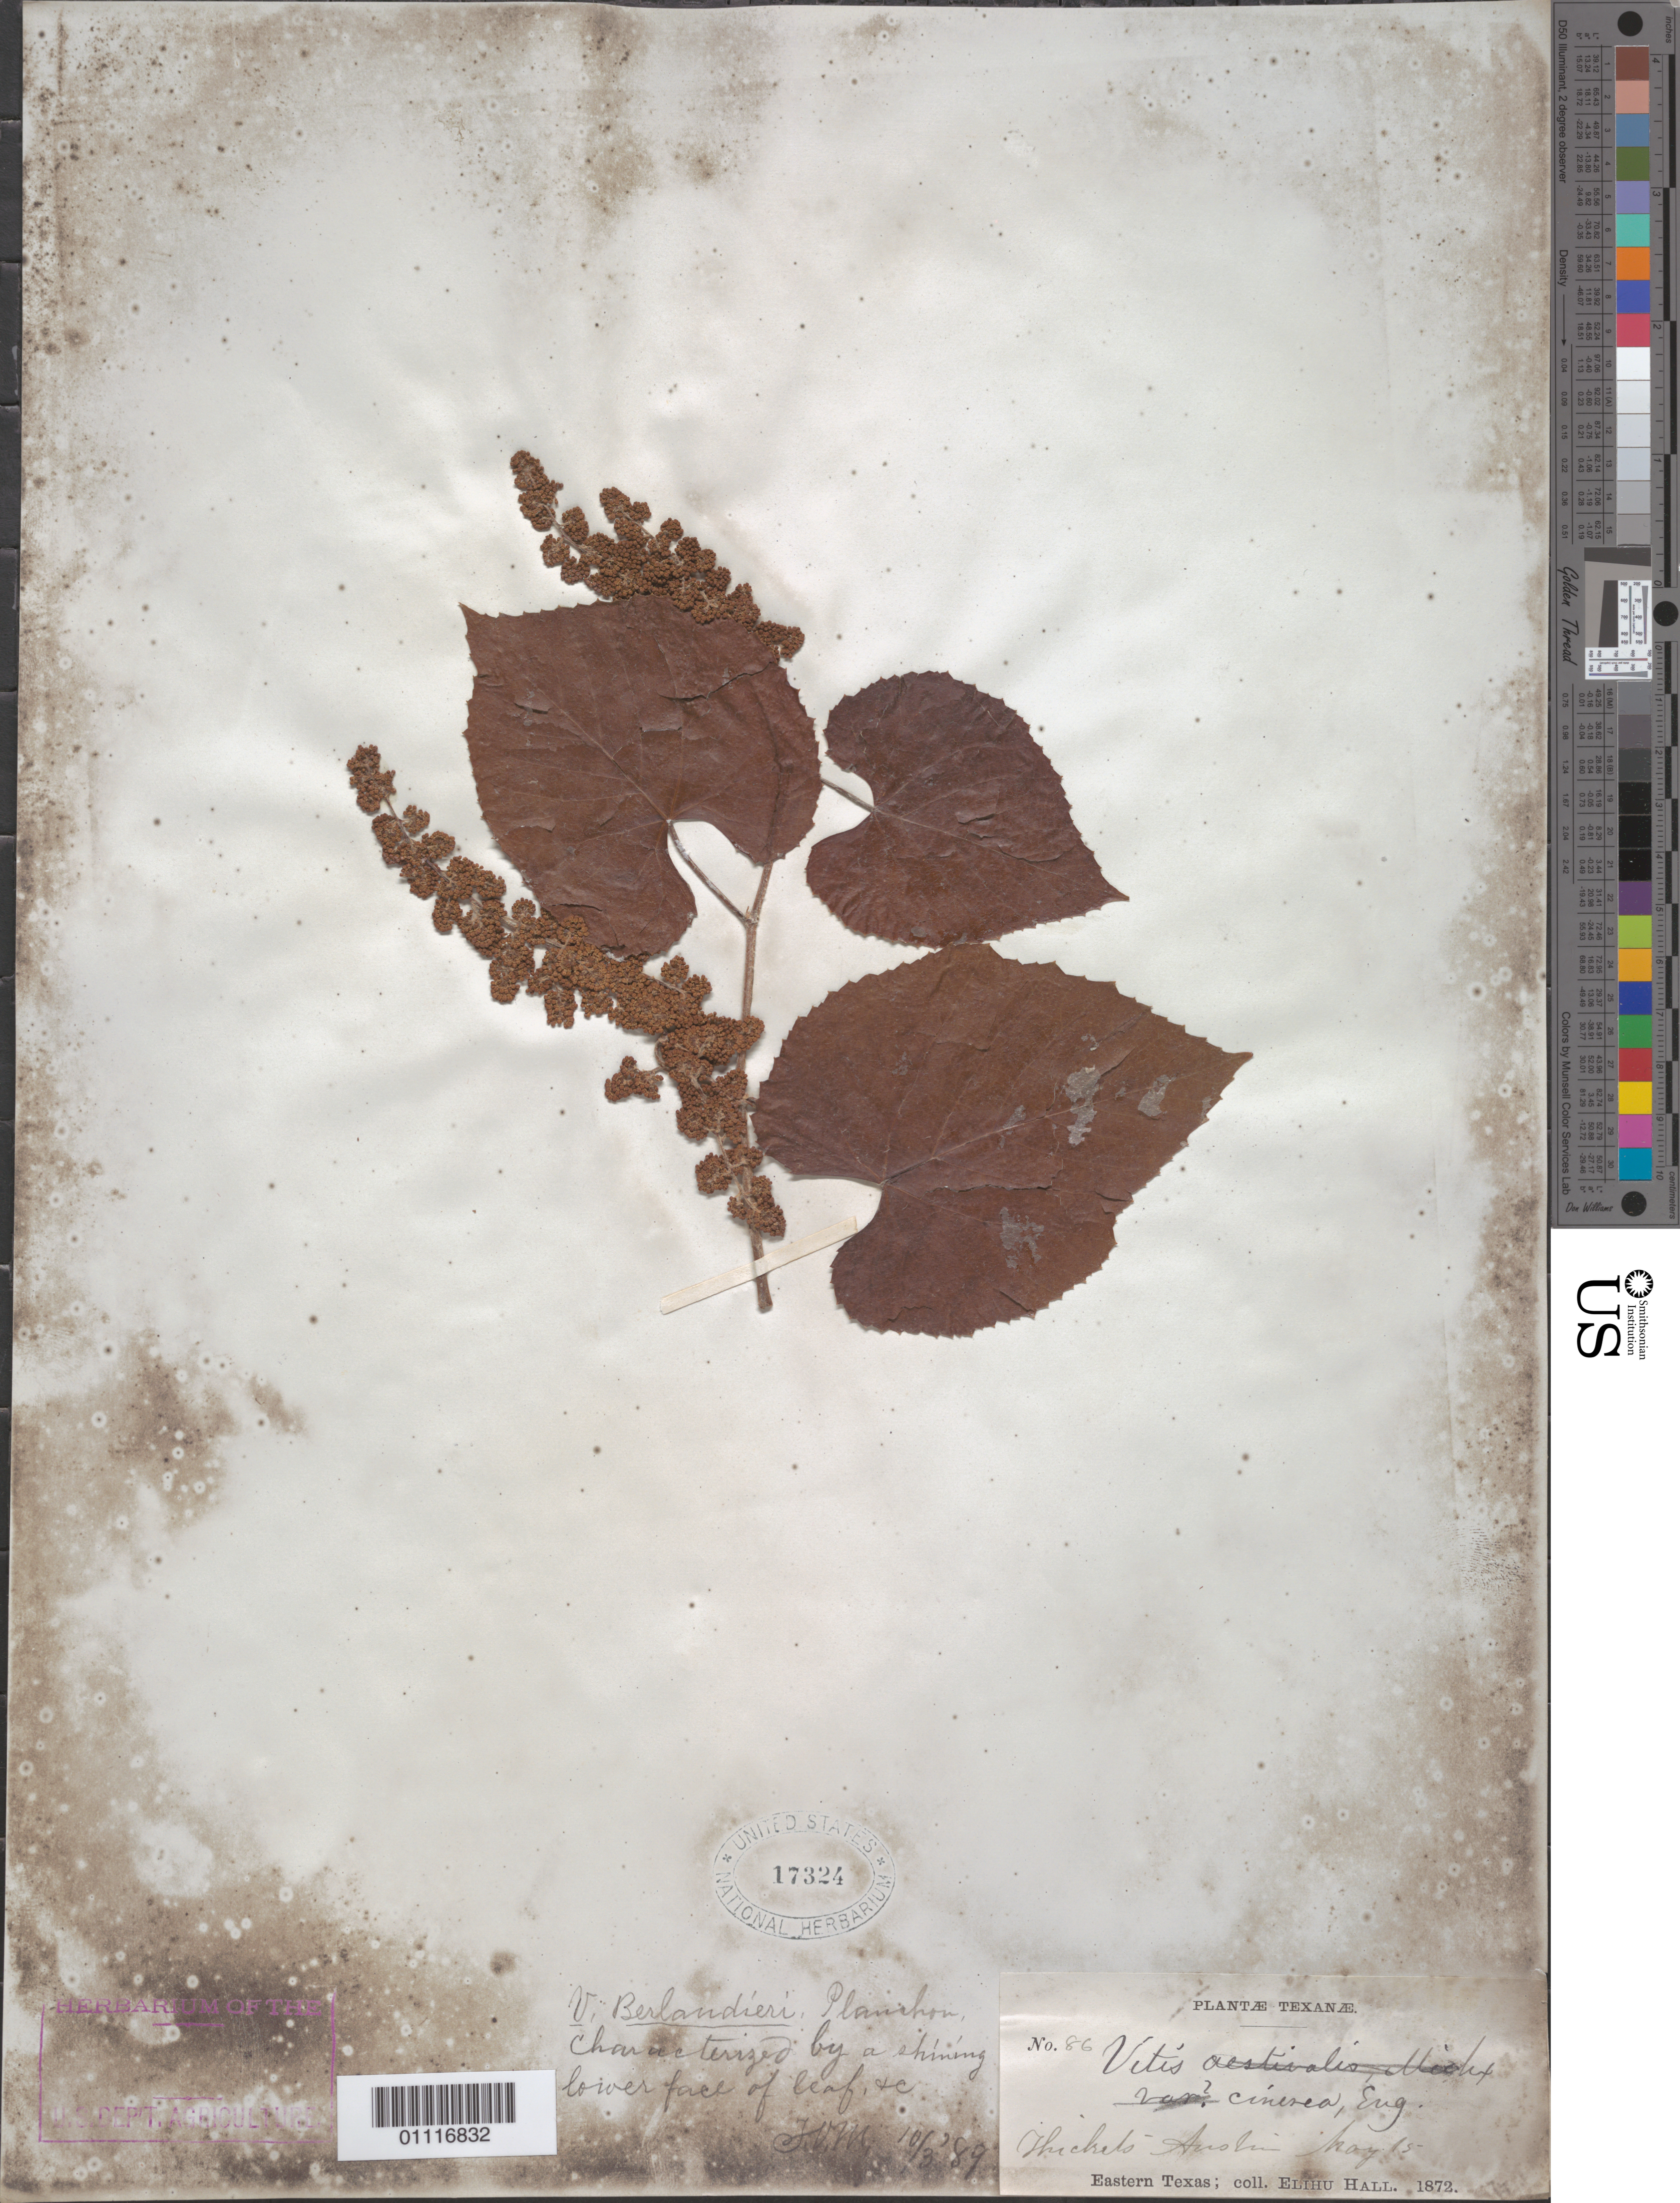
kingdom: Plantae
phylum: Tracheophyta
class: Magnoliopsida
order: Vitales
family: Vitaceae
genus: Vitis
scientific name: Vitis berlandieri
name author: Planch.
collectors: E. Hall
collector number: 86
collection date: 1872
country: United States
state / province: Texas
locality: Eastern Texas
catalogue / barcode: US 17324